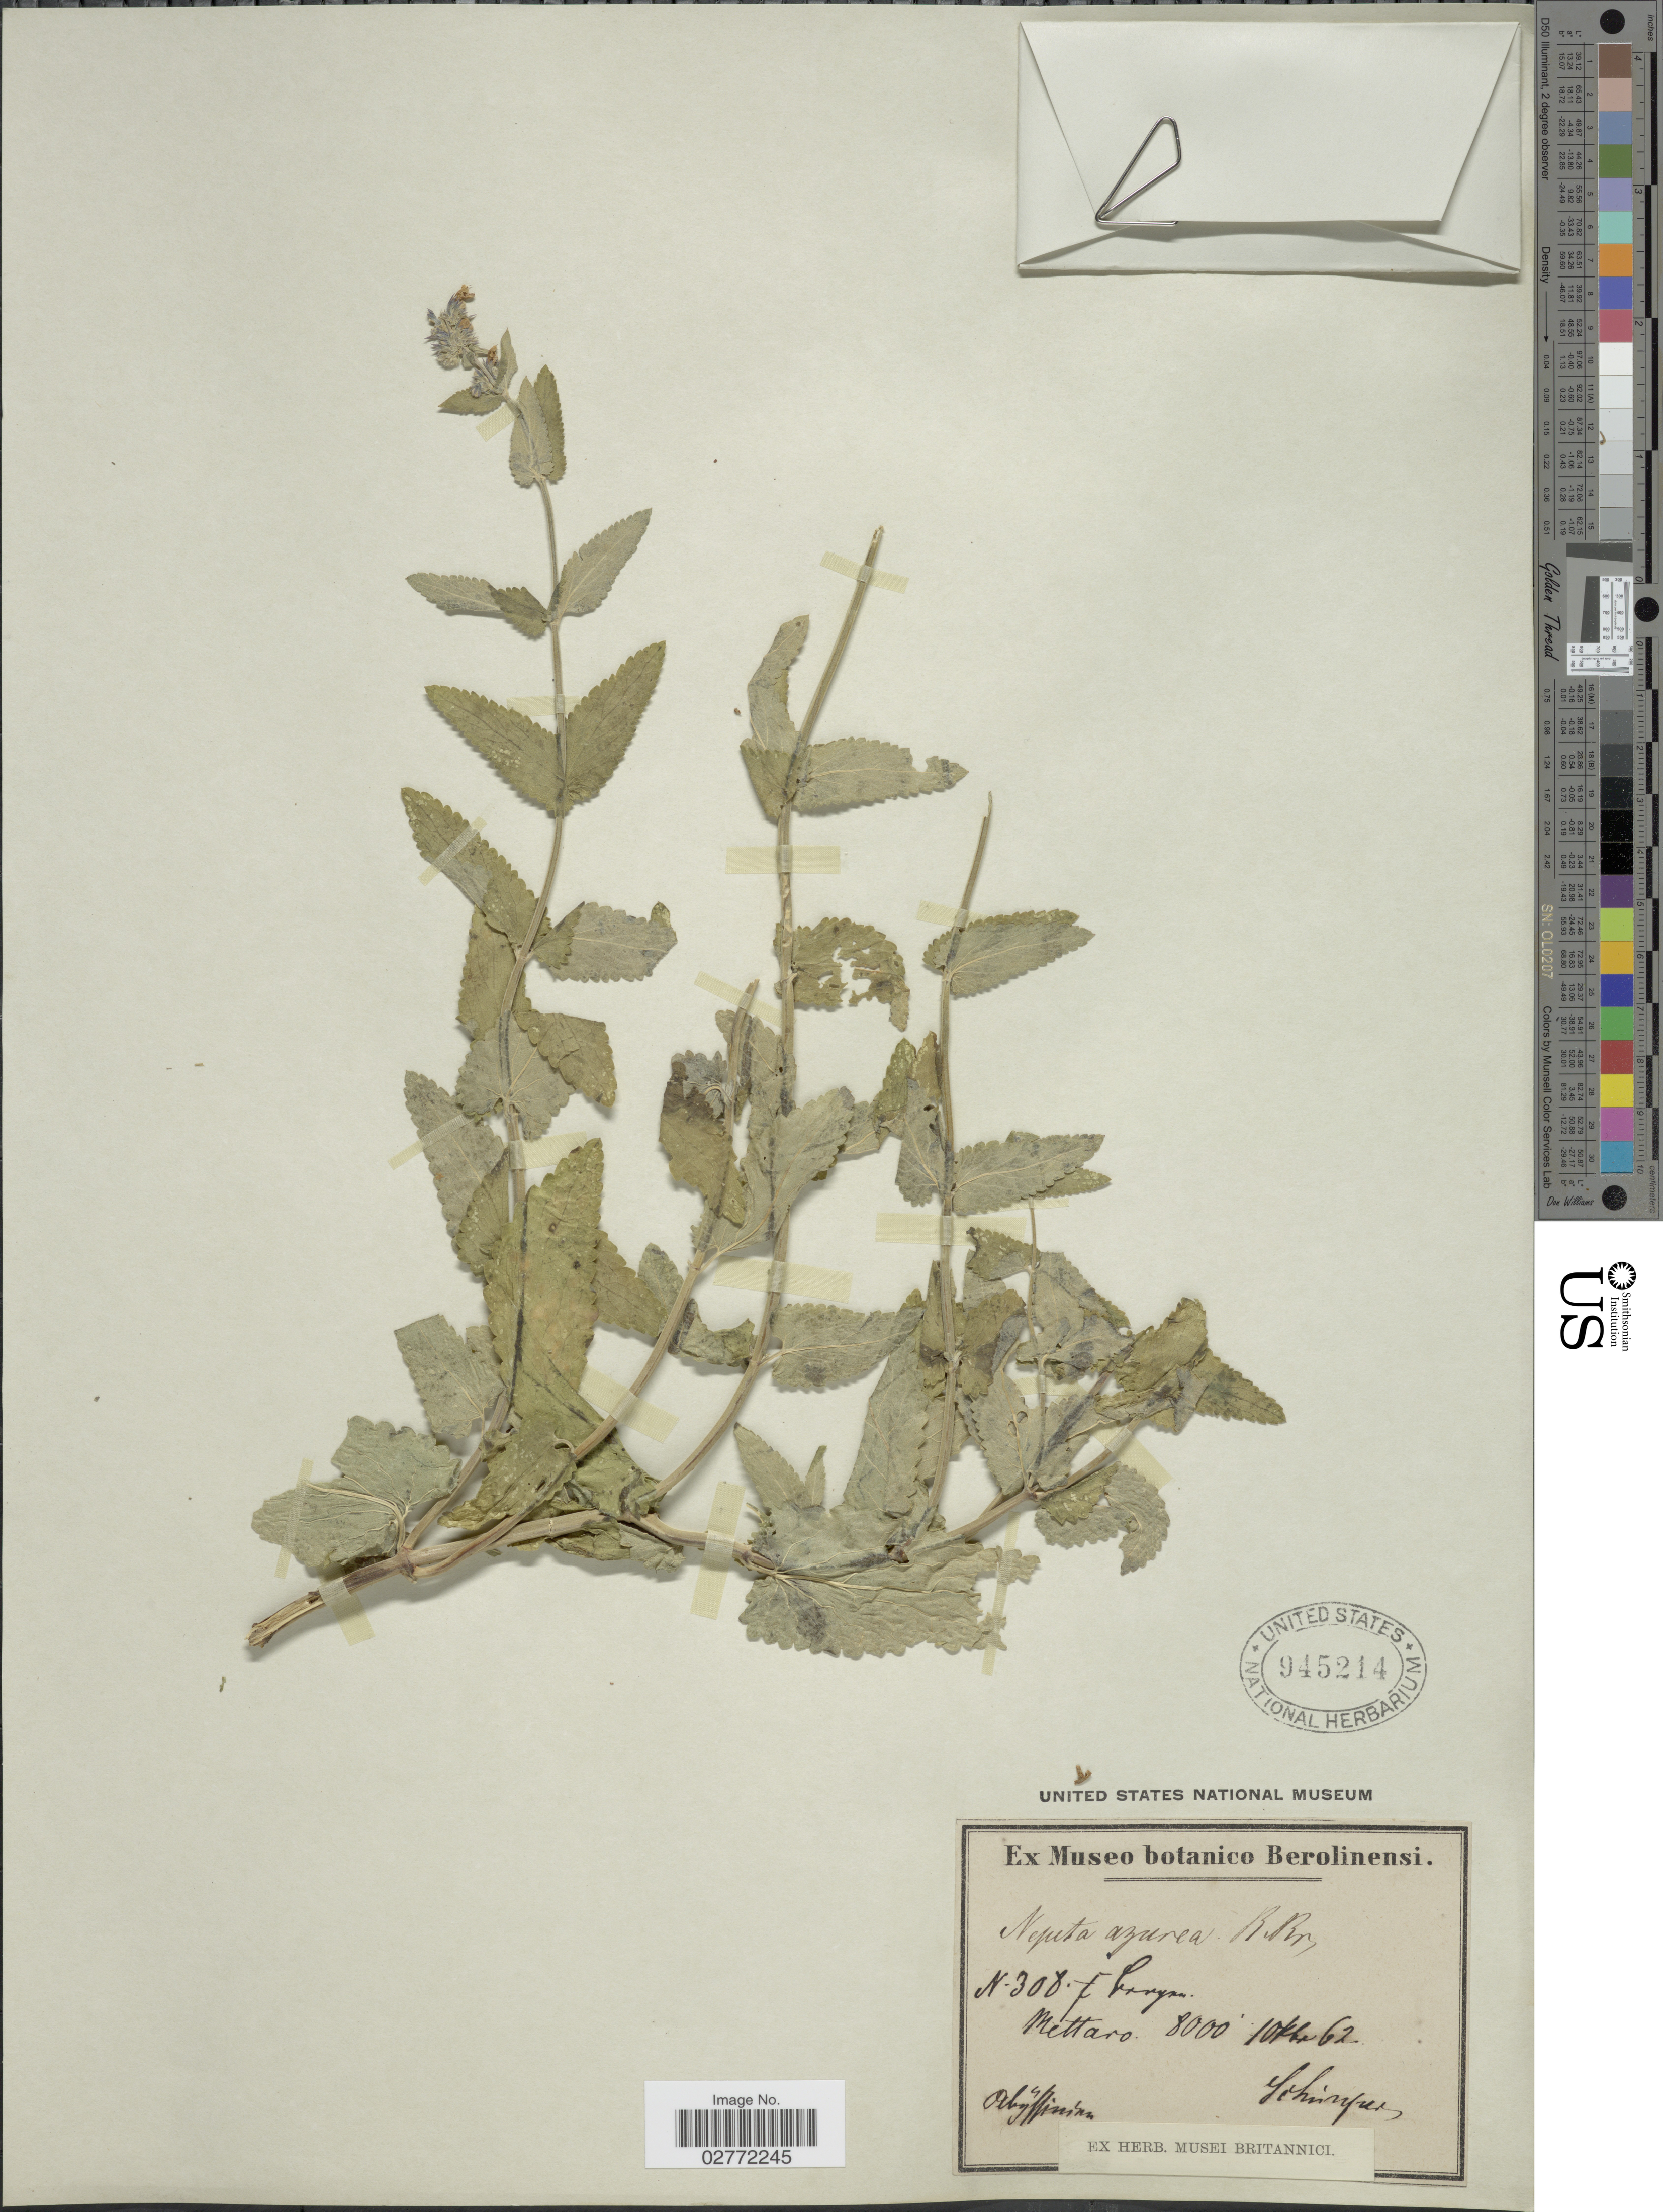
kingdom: Plantae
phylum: Tracheophyta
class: Magnoliopsida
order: Lamiales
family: Lamiaceae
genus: Nepeta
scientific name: Nepeta azurea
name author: R. Br. ex Benth.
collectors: -. Schimper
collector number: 308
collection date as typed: Transcribed d/m/y: 10/10/62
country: Eritrea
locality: Mettaro. Abyssinia [interpreted].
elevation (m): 2438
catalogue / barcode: US 945214